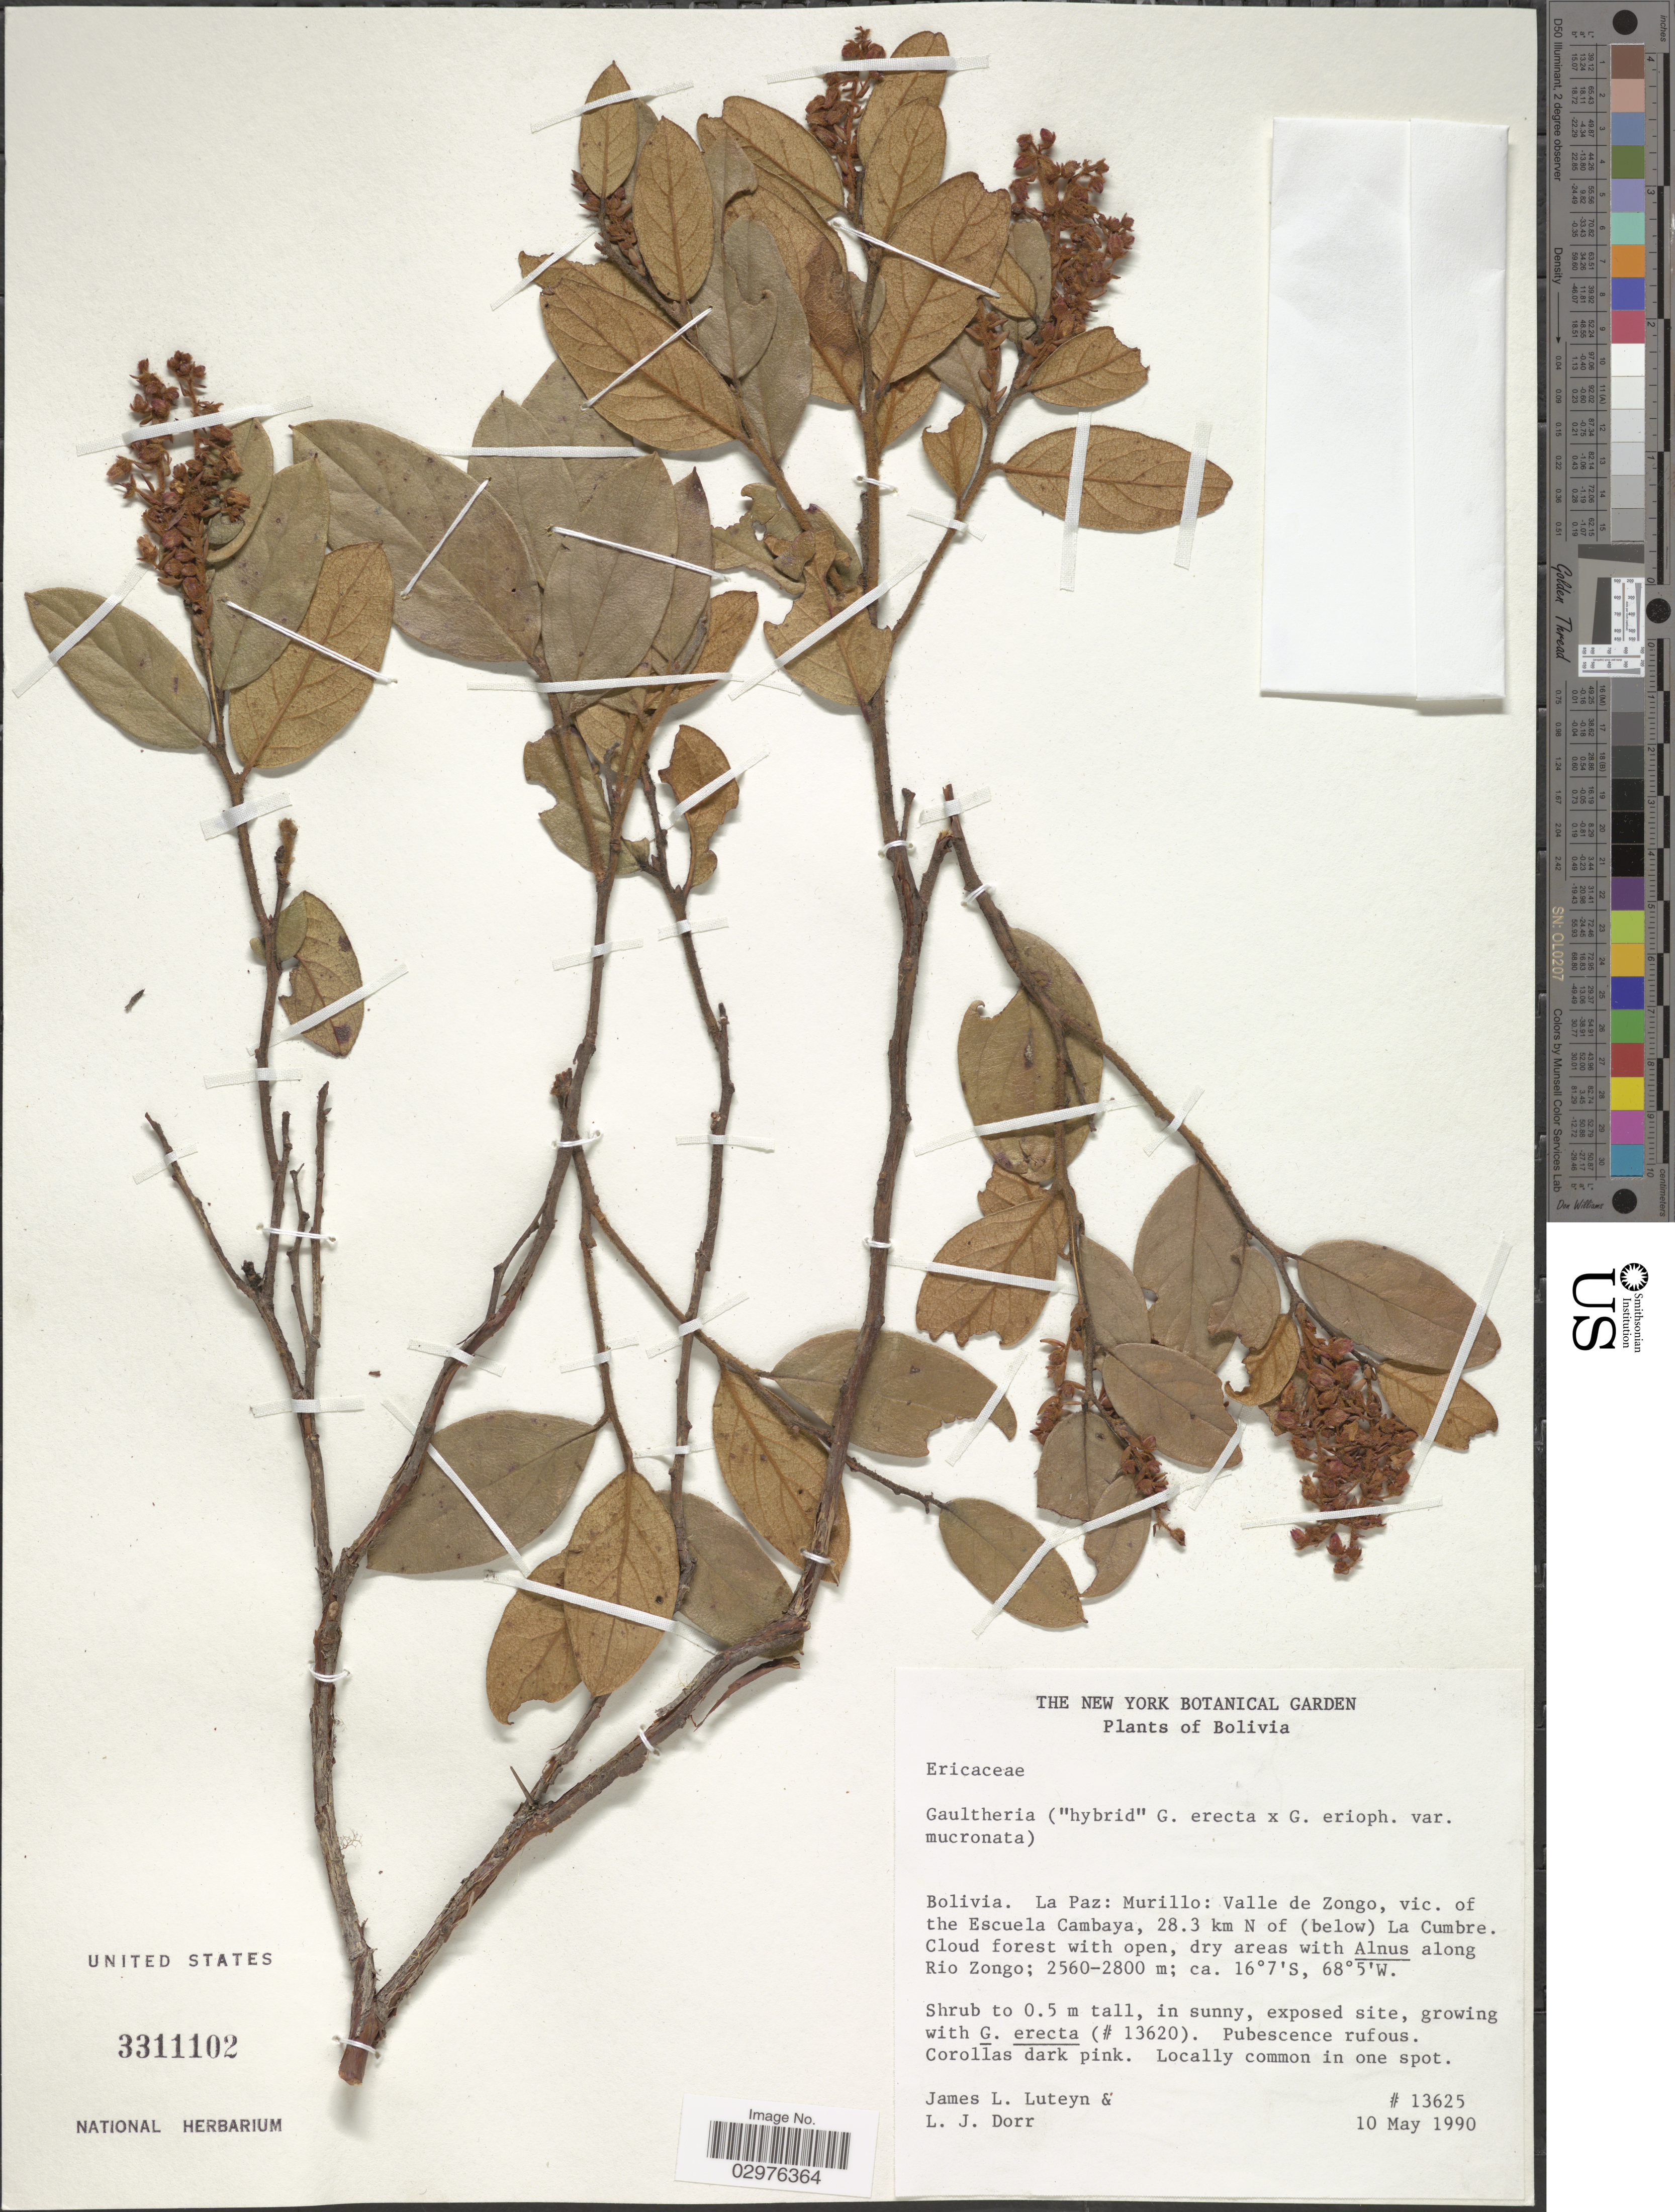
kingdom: Plantae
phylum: Tracheophyta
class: Magnoliopsida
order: Ericales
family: Ericaceae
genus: Gaultheria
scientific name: Gaultheria erecta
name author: Vent.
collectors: J. L. Luteyn & L. J. Dorr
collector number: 13625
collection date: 1990-05-10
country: Bolivia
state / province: La Paz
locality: Murillo: Valle de Zongo, vic. of the Escuela Cambaya, 28.3 km N of (below) La Cumbre. Along Rio Zongo.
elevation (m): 2560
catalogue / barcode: US 3311102